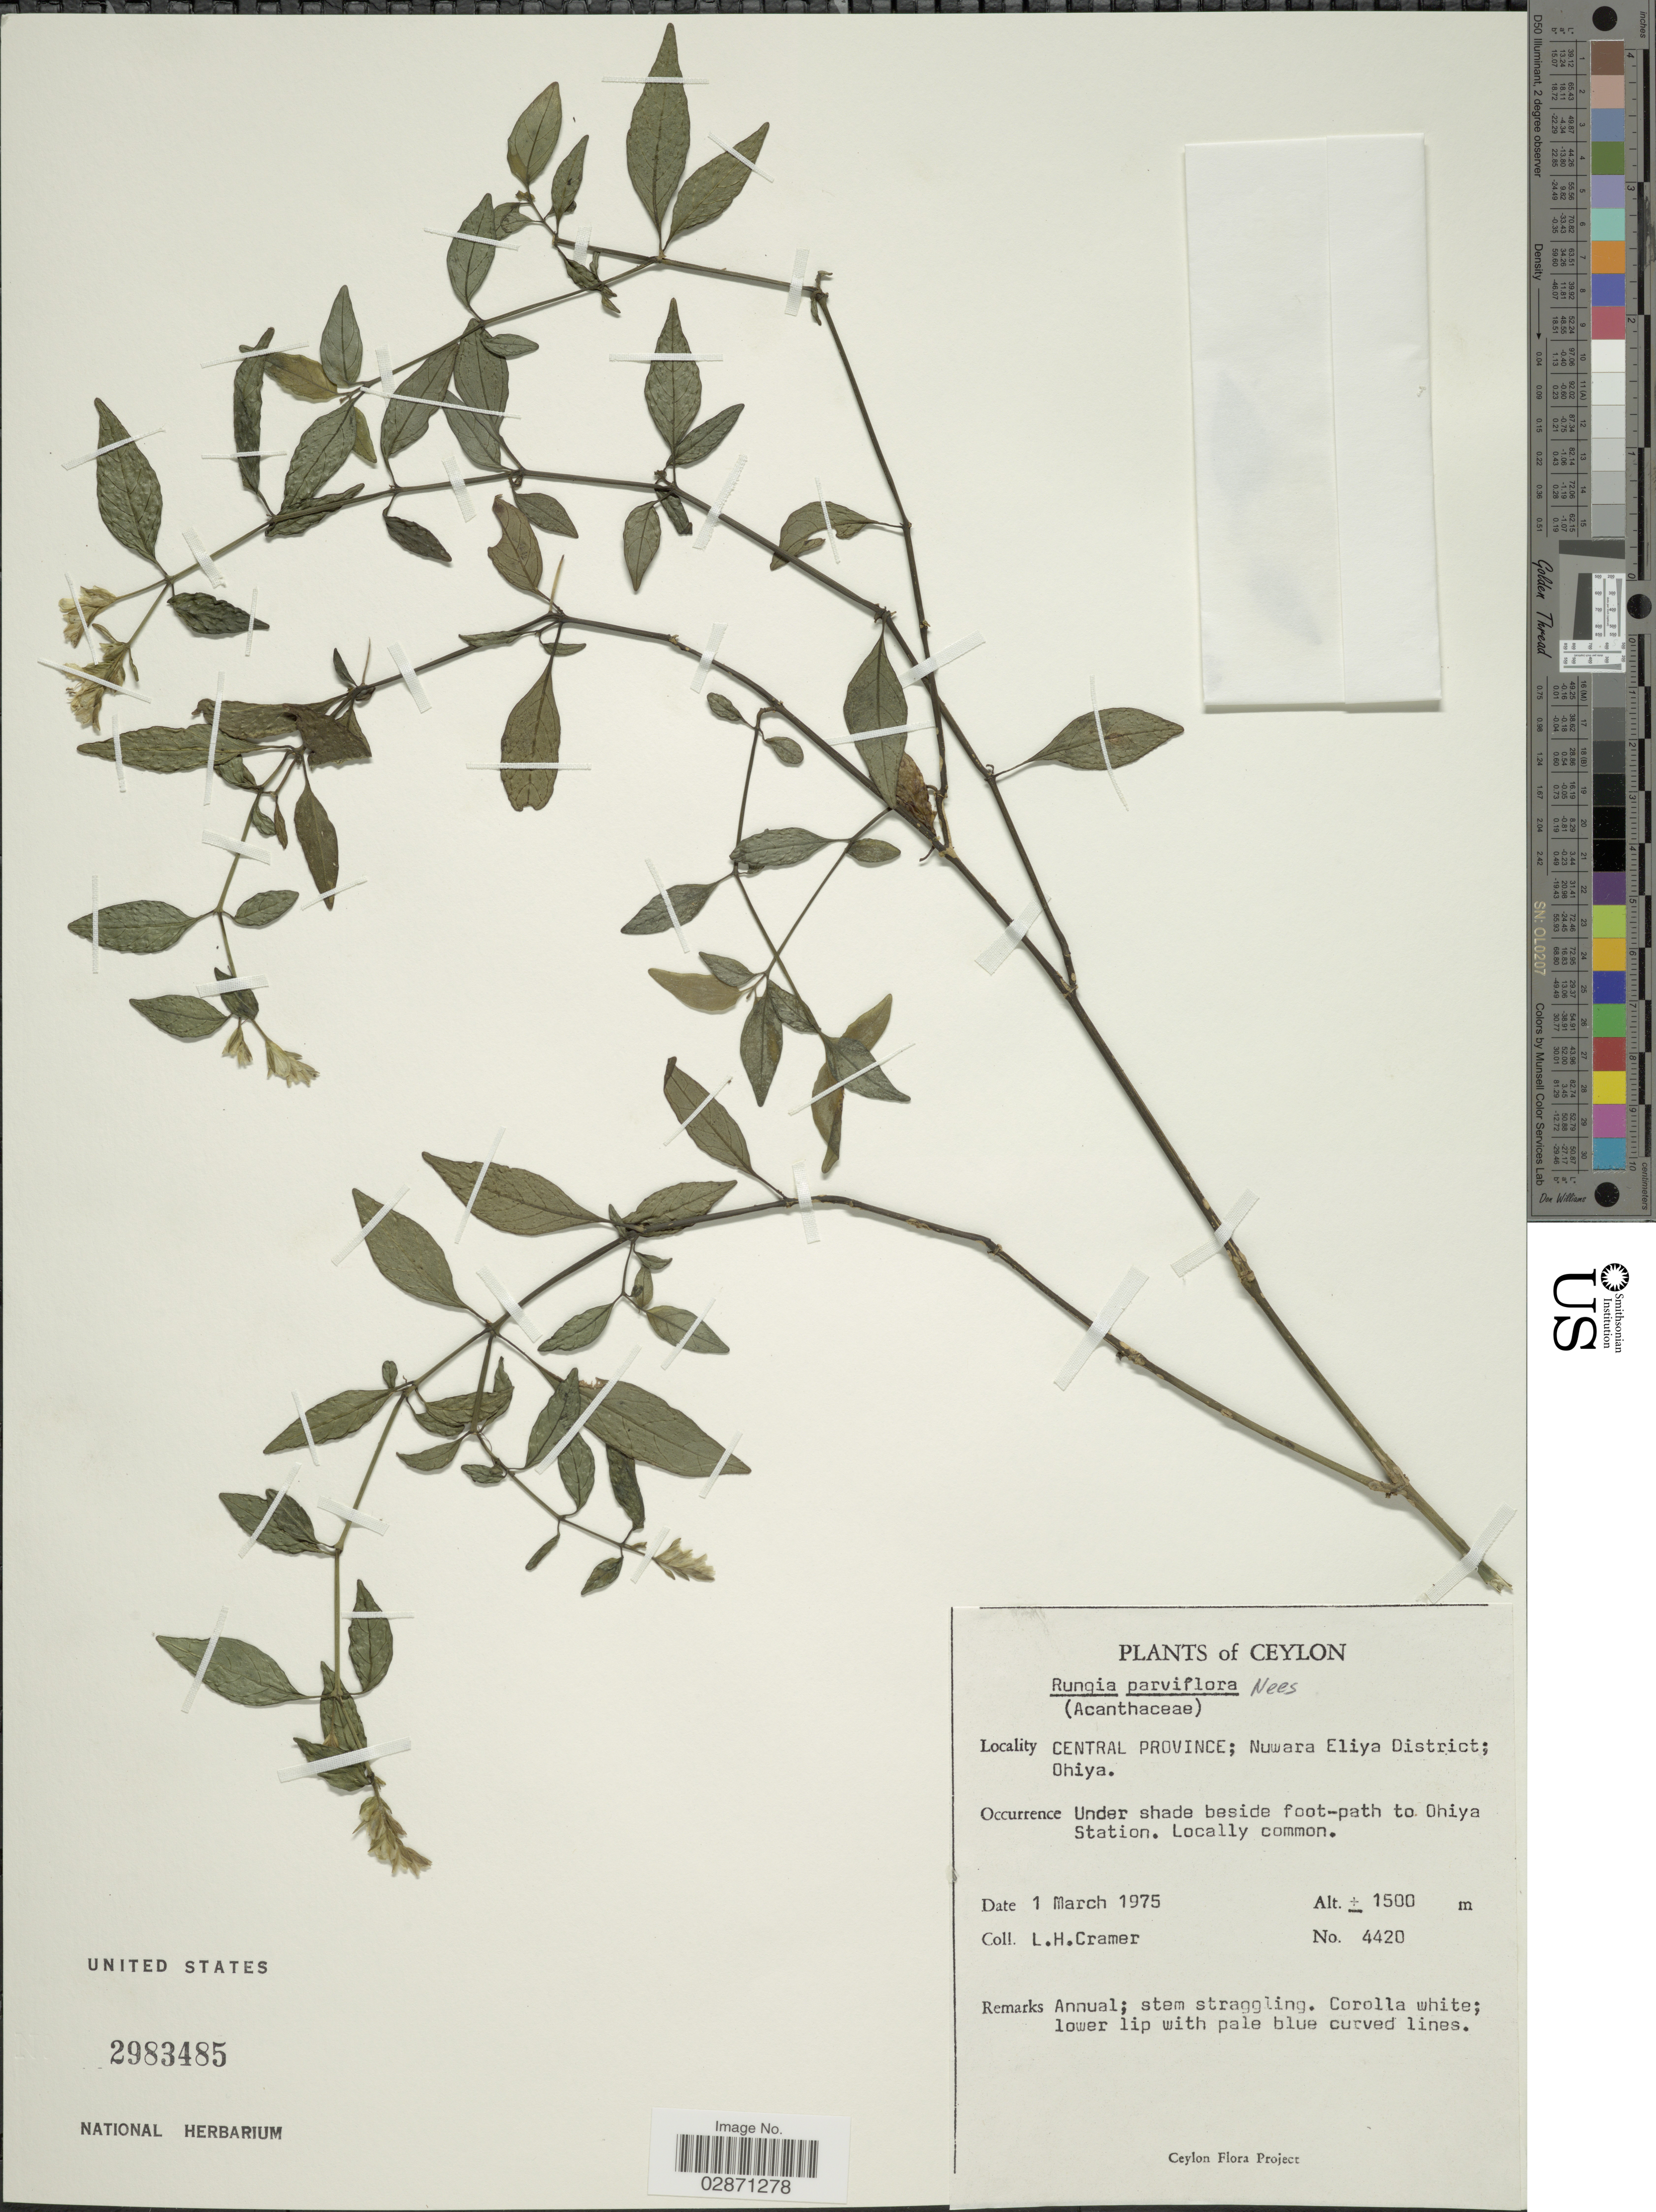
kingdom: Plantae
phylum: Tracheophyta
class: Magnoliopsida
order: Lamiales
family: Acanthaceae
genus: Rungia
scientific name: Rungia parviflora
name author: Nees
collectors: L. H. Cramer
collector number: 4420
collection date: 1975-03-01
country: Sri Lanka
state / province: Central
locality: Ceylon. Nuwara Eliya District; Ohiya. Under shade beside foot-path to Ohiya Station.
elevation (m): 1500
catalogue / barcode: US 2983485